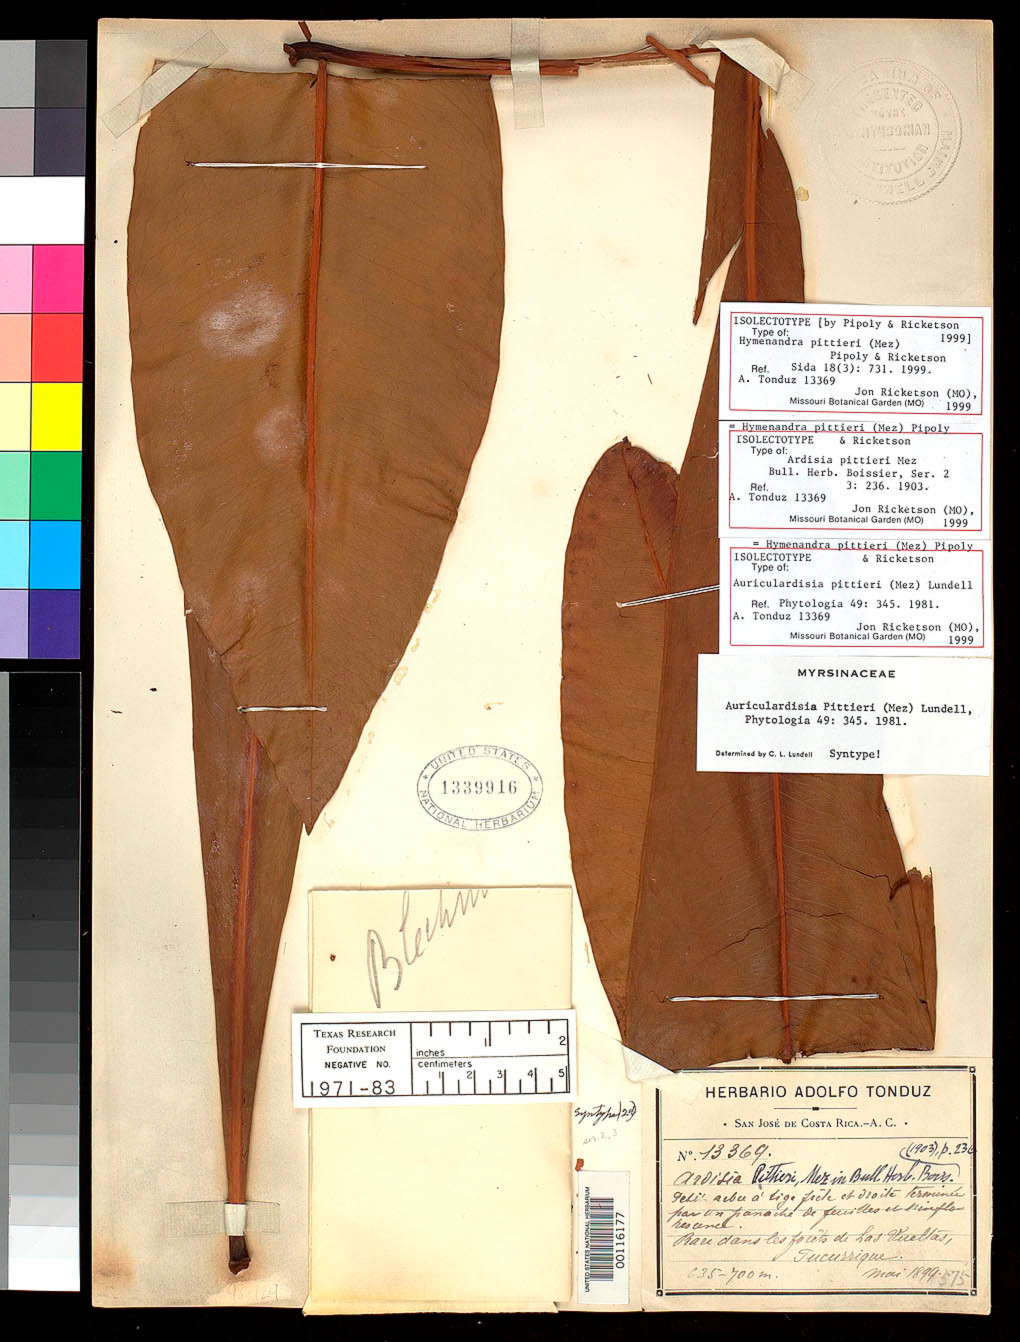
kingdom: Plantae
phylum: Tracheophyta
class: Magnoliopsida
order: Ericales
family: Primulaceae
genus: Ardisia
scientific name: Ardisia pittieri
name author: Mez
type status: Isolectotype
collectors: A. Tonduz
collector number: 13369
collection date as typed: May 1899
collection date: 1899-05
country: Costa Rica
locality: Tucurrique, forets de Las Vueltas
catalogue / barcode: US 1339916